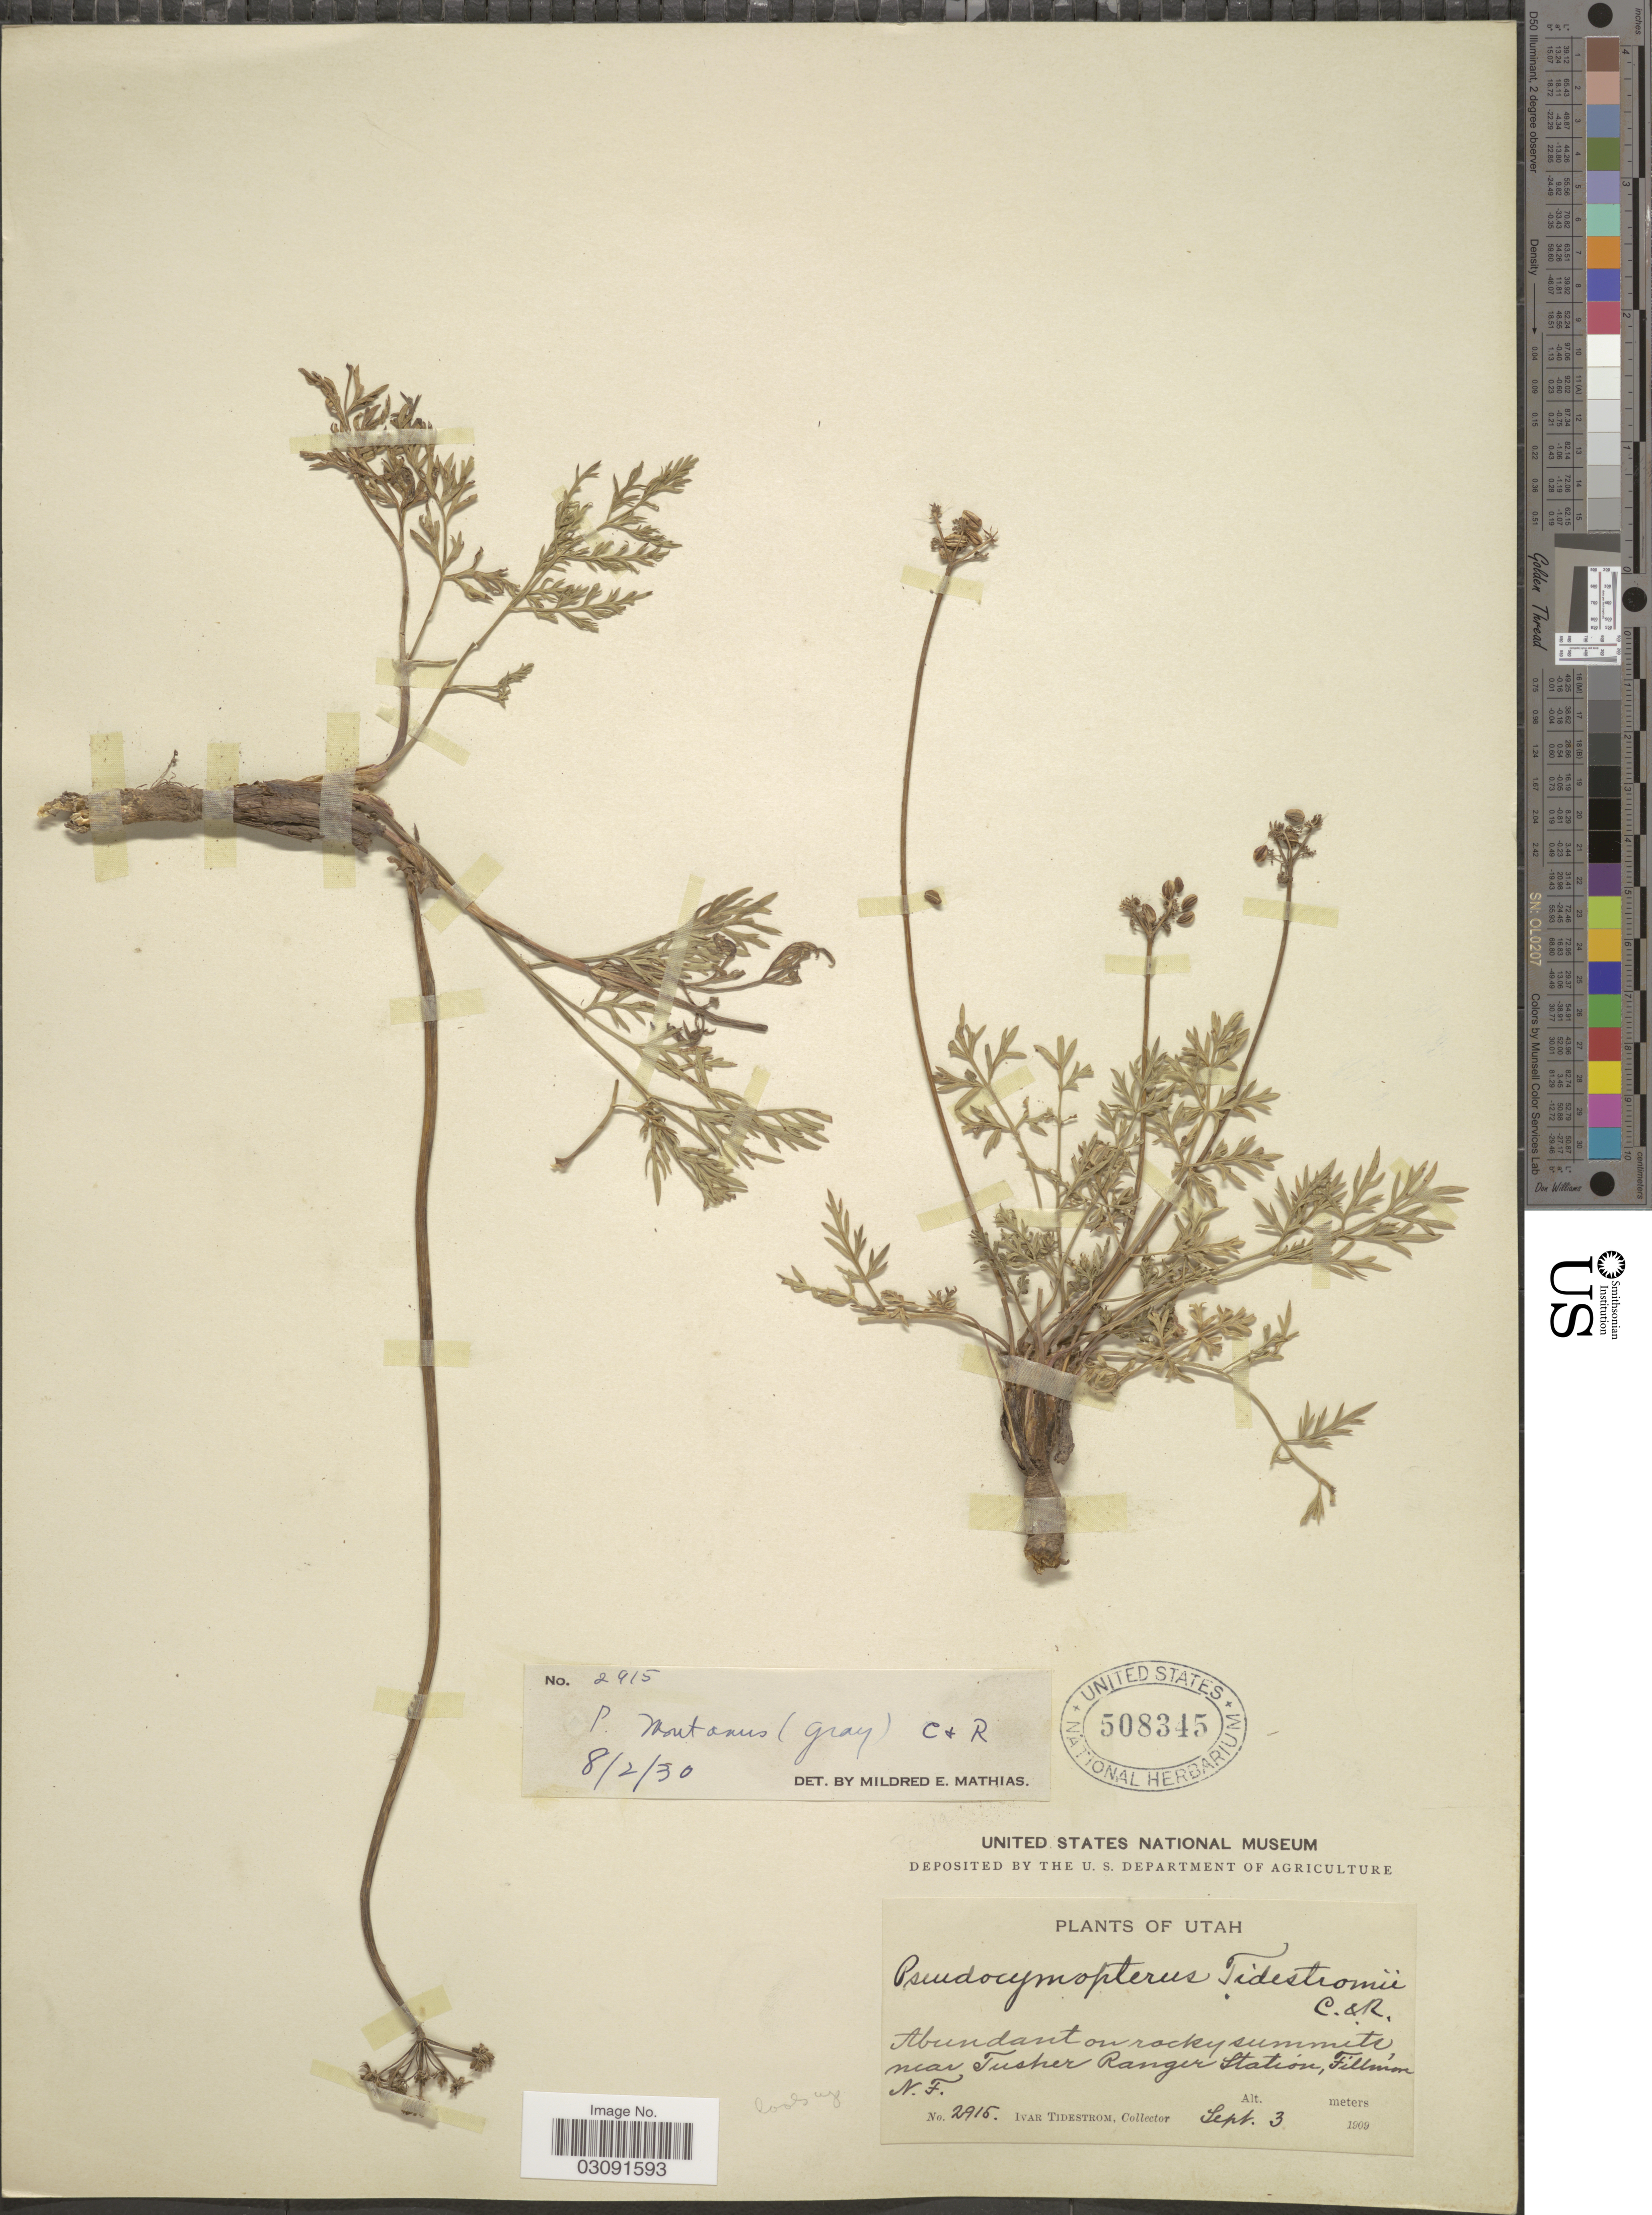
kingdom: Plantae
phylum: Tracheophyta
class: Magnoliopsida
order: Apiales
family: Apiaceae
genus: Pseudocymopterus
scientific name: Pseudocymopterus montanus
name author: (A. Gray) J.M. Coult. & Rose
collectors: I. F. Tidestrom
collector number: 2915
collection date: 1909-09-03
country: United States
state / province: Utah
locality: Abundant on rocky summit, near Tusher Ranger Station, Fillmon N.F.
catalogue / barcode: US 508345